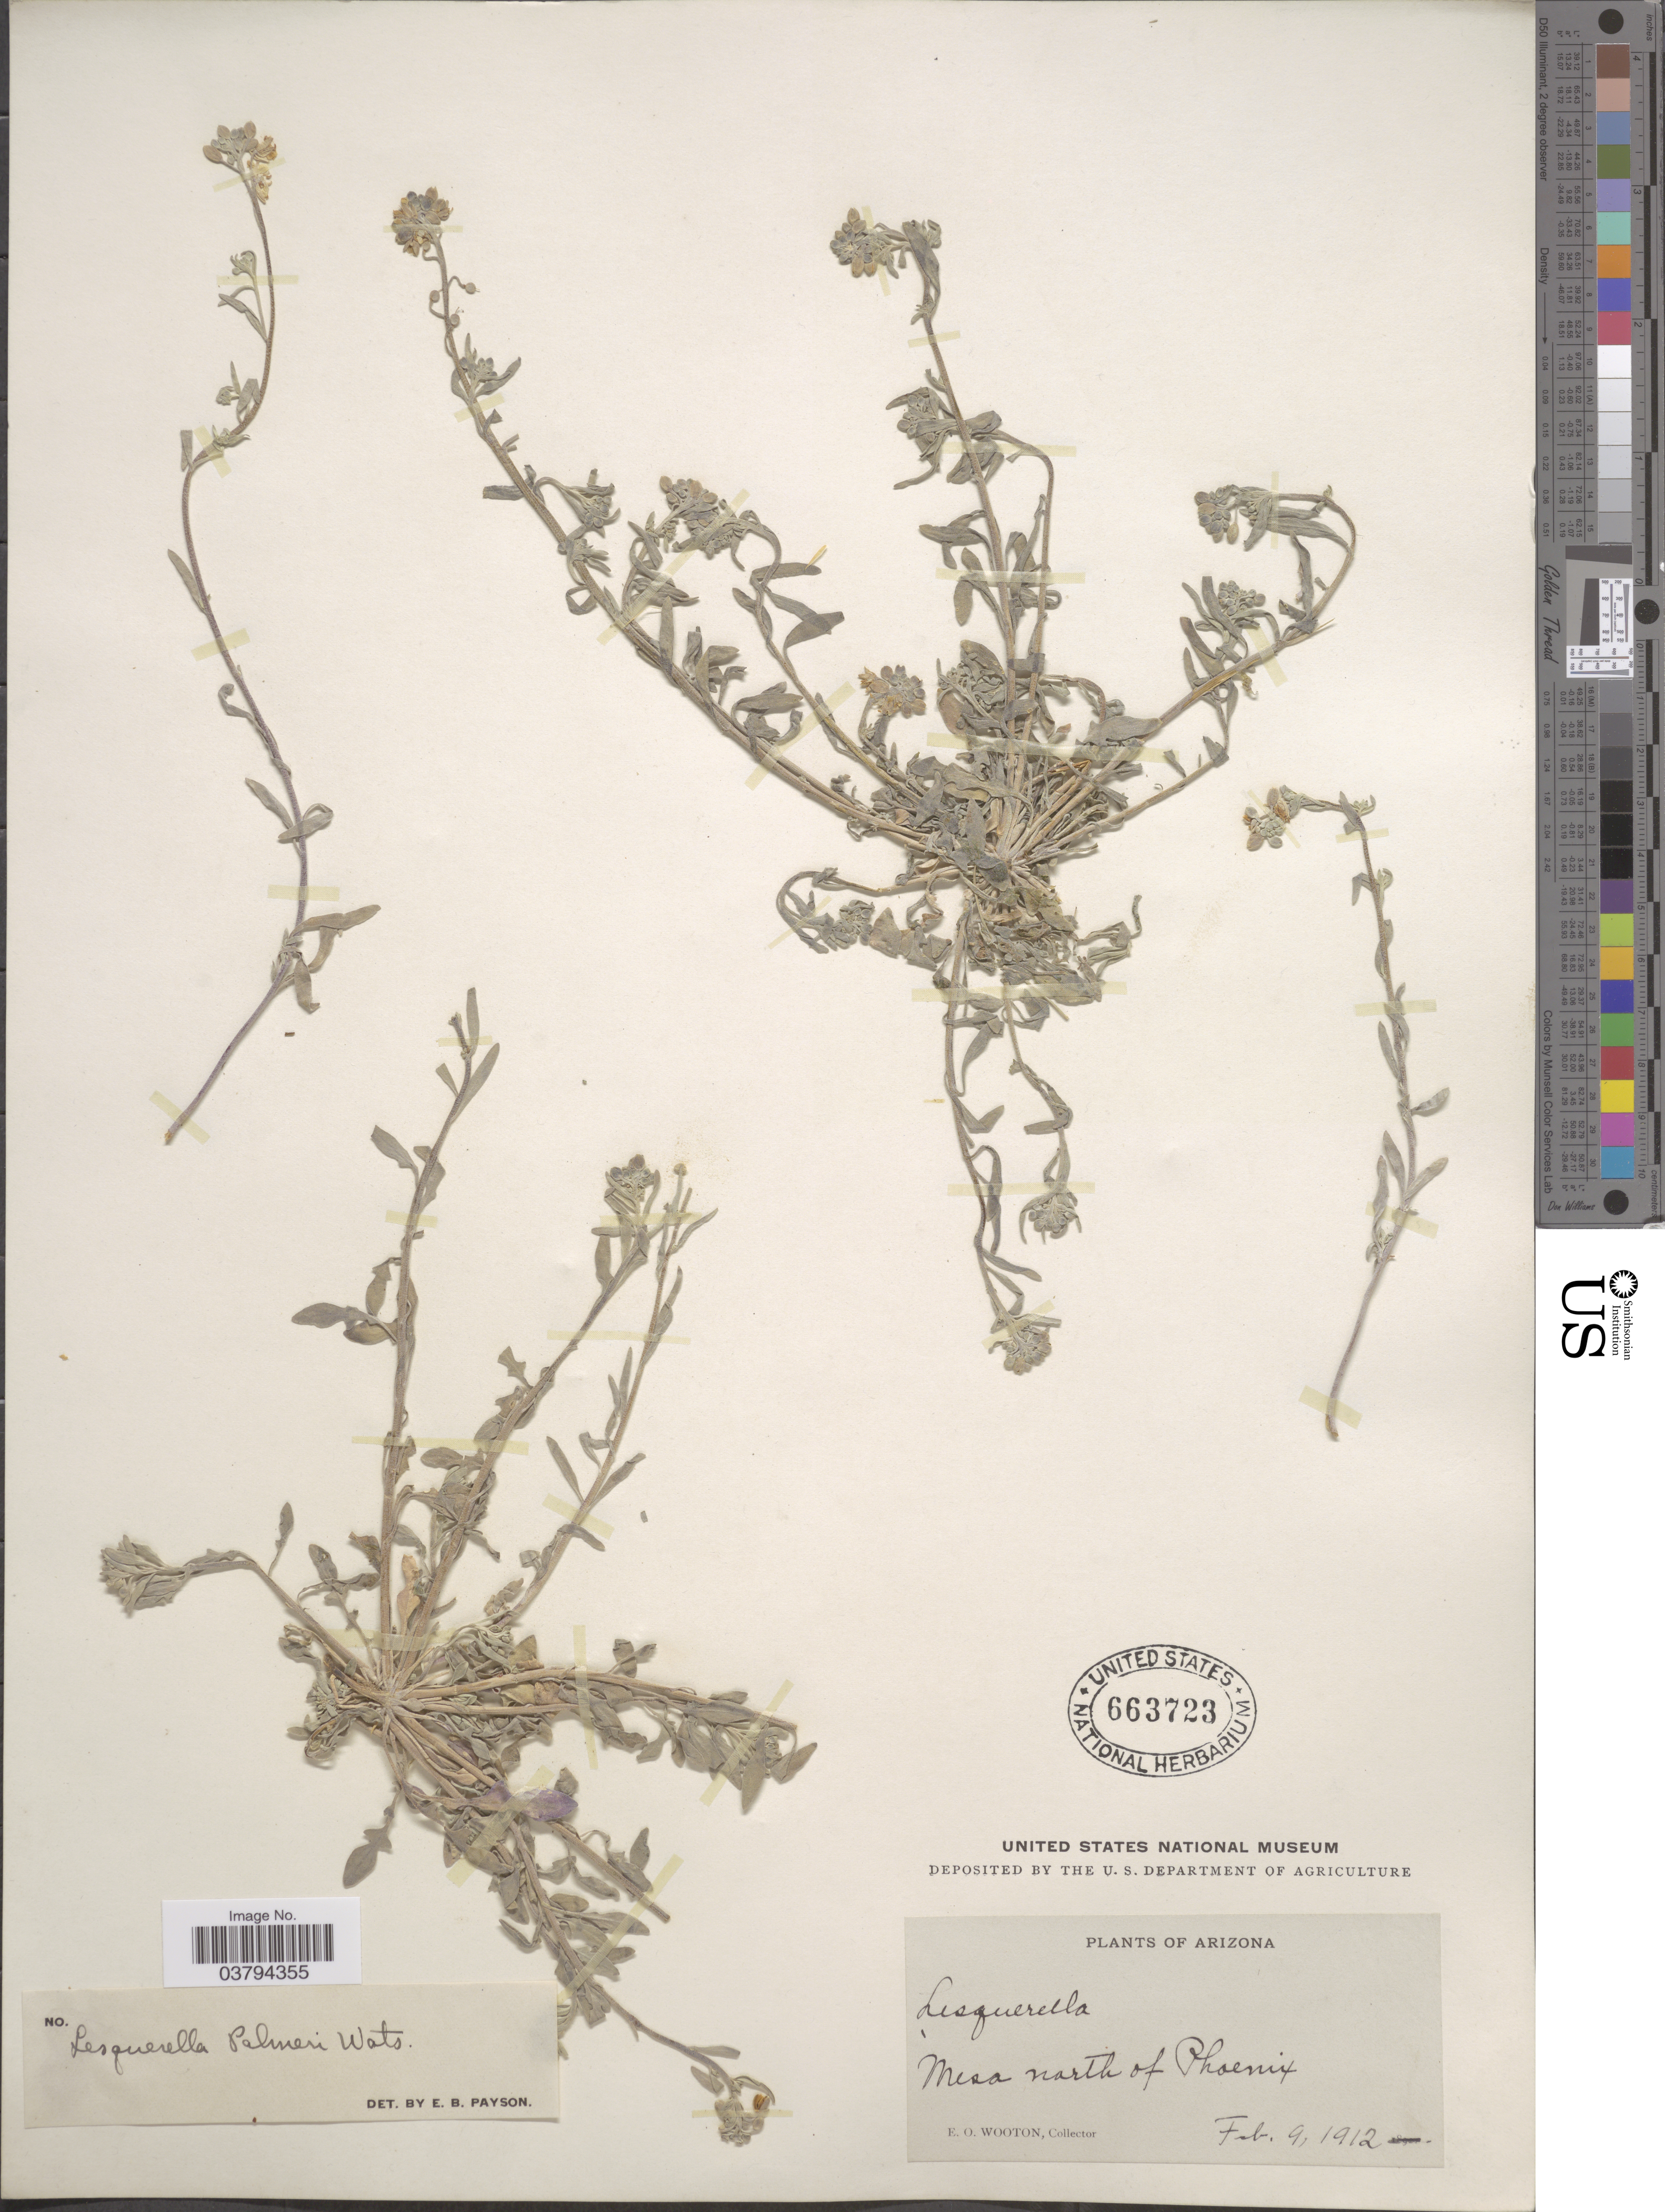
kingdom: Plantae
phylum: Tracheophyta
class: Magnoliopsida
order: Brassicales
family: Brassicaceae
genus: Lesquerella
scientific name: Lesquerella tenella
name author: A. Nelson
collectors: E. O. Wooton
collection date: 1912-02-09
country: United States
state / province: Arizona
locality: Mesa north of Phoenix.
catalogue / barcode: US 663723